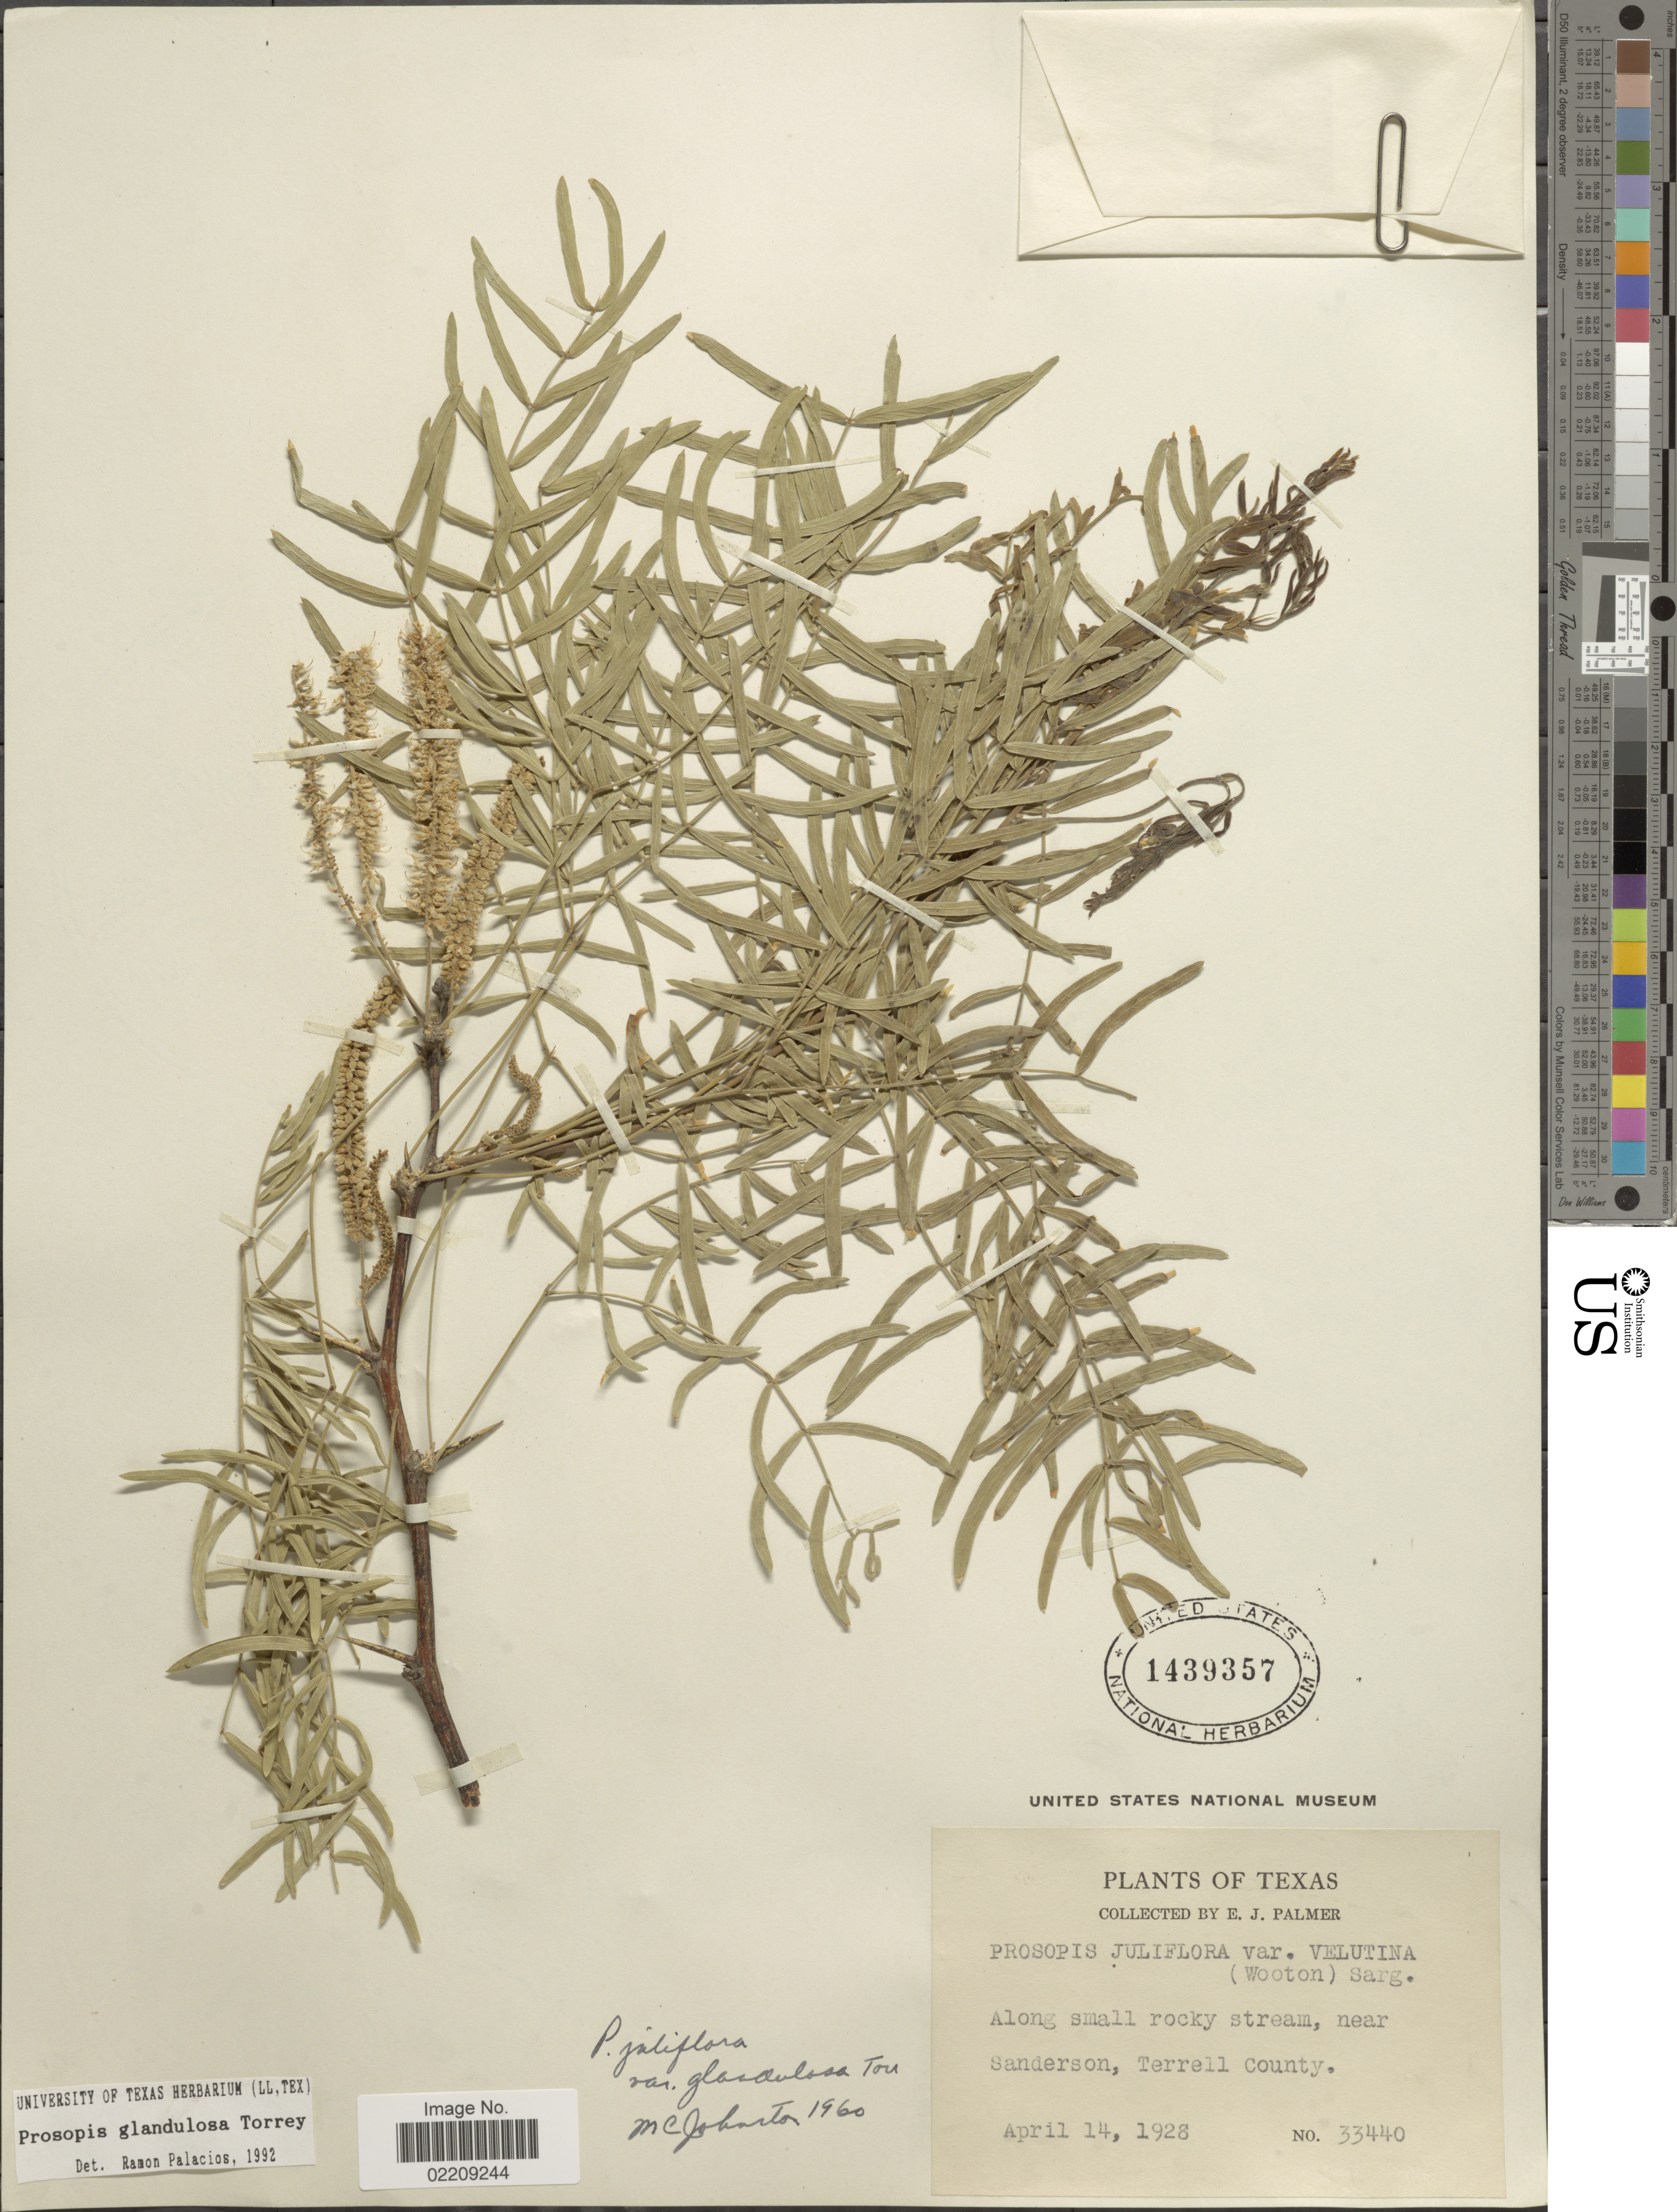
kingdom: Plantae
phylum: Tracheophyta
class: Magnoliopsida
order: Fabales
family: Fabaceae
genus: Neltuma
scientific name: Neltuma glandulosa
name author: (Torr.) Britton & Rose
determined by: Strong, Mark T., (BOT), Smithsonian Institution - National Museum of Natural History (UNITED STATES)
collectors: E. J. Palmer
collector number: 33440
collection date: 1928-04-14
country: United States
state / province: Texas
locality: Along small rocky stream, near Sanderson, Terrel County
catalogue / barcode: US 1439357